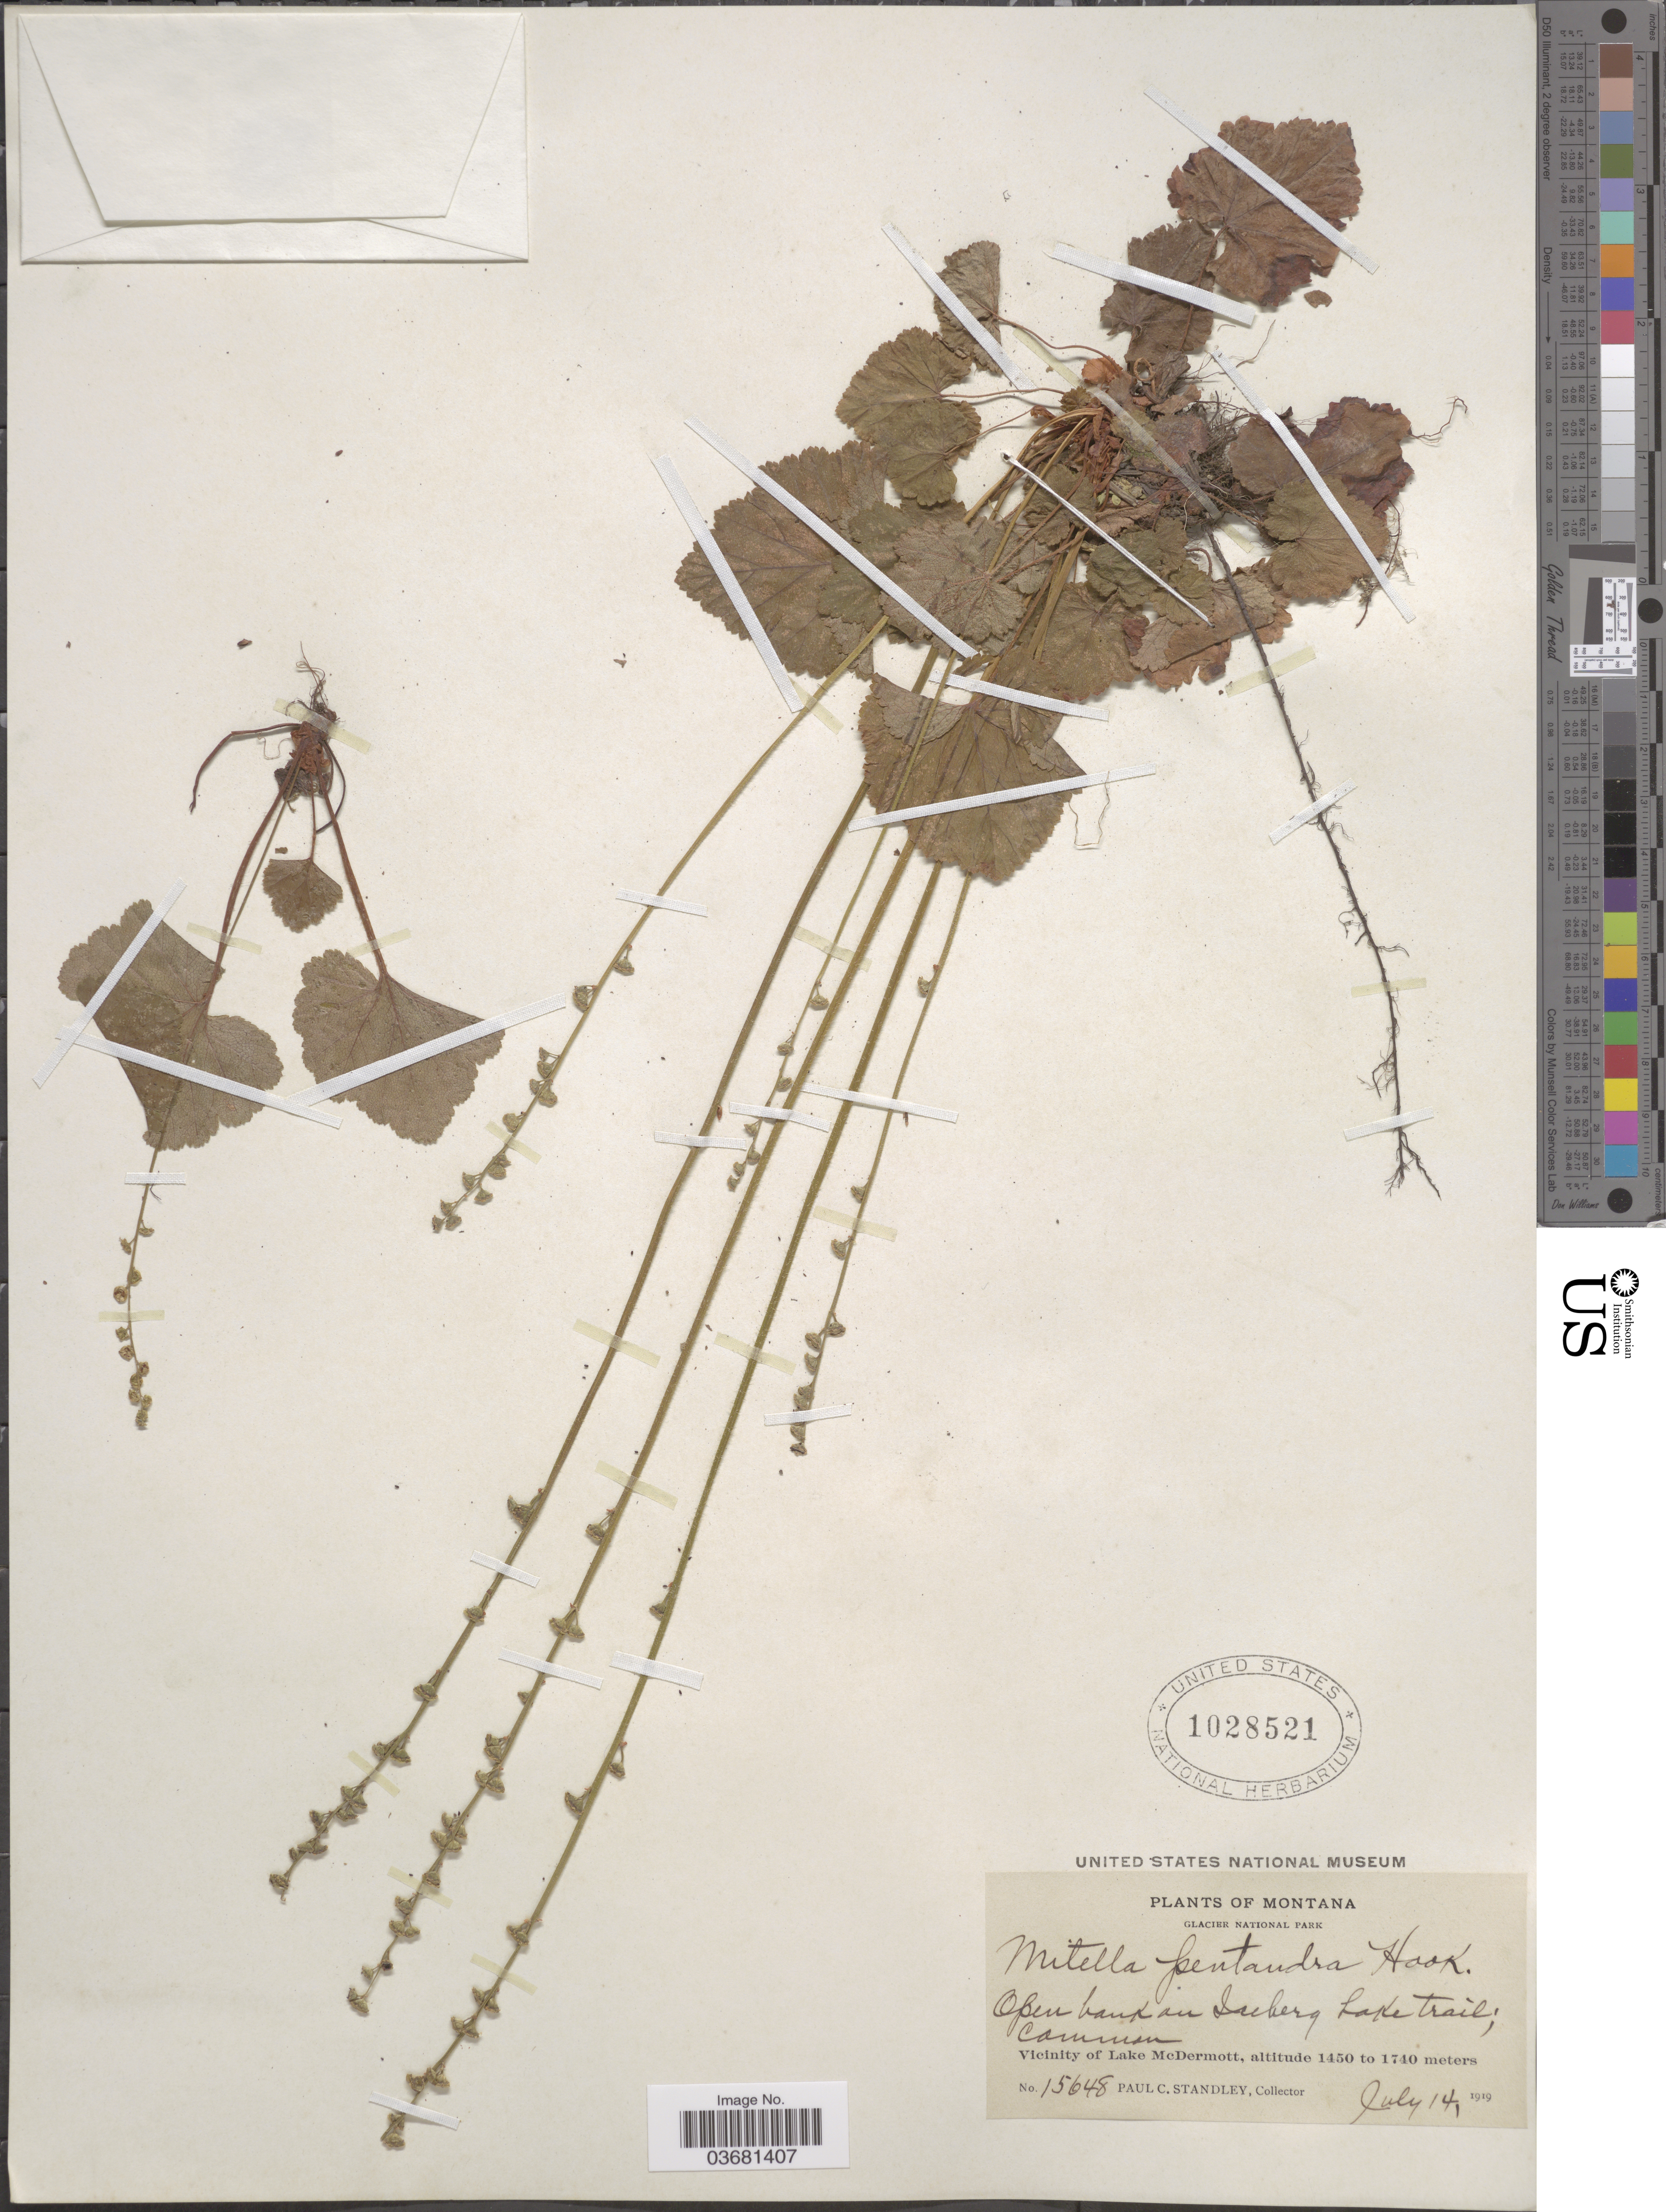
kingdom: Plantae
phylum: Tracheophyta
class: Magnoliopsida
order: Saxifragales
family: Saxifragaceae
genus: Mitella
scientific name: Mitella pentandra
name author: Hook.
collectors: P. C. Standley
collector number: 15648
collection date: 1919-07-14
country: United States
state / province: Montana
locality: Glacier National Park. Open bank in Iceberg Lake trail. Vicinity of Lake McDermott.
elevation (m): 1450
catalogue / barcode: US 1028521